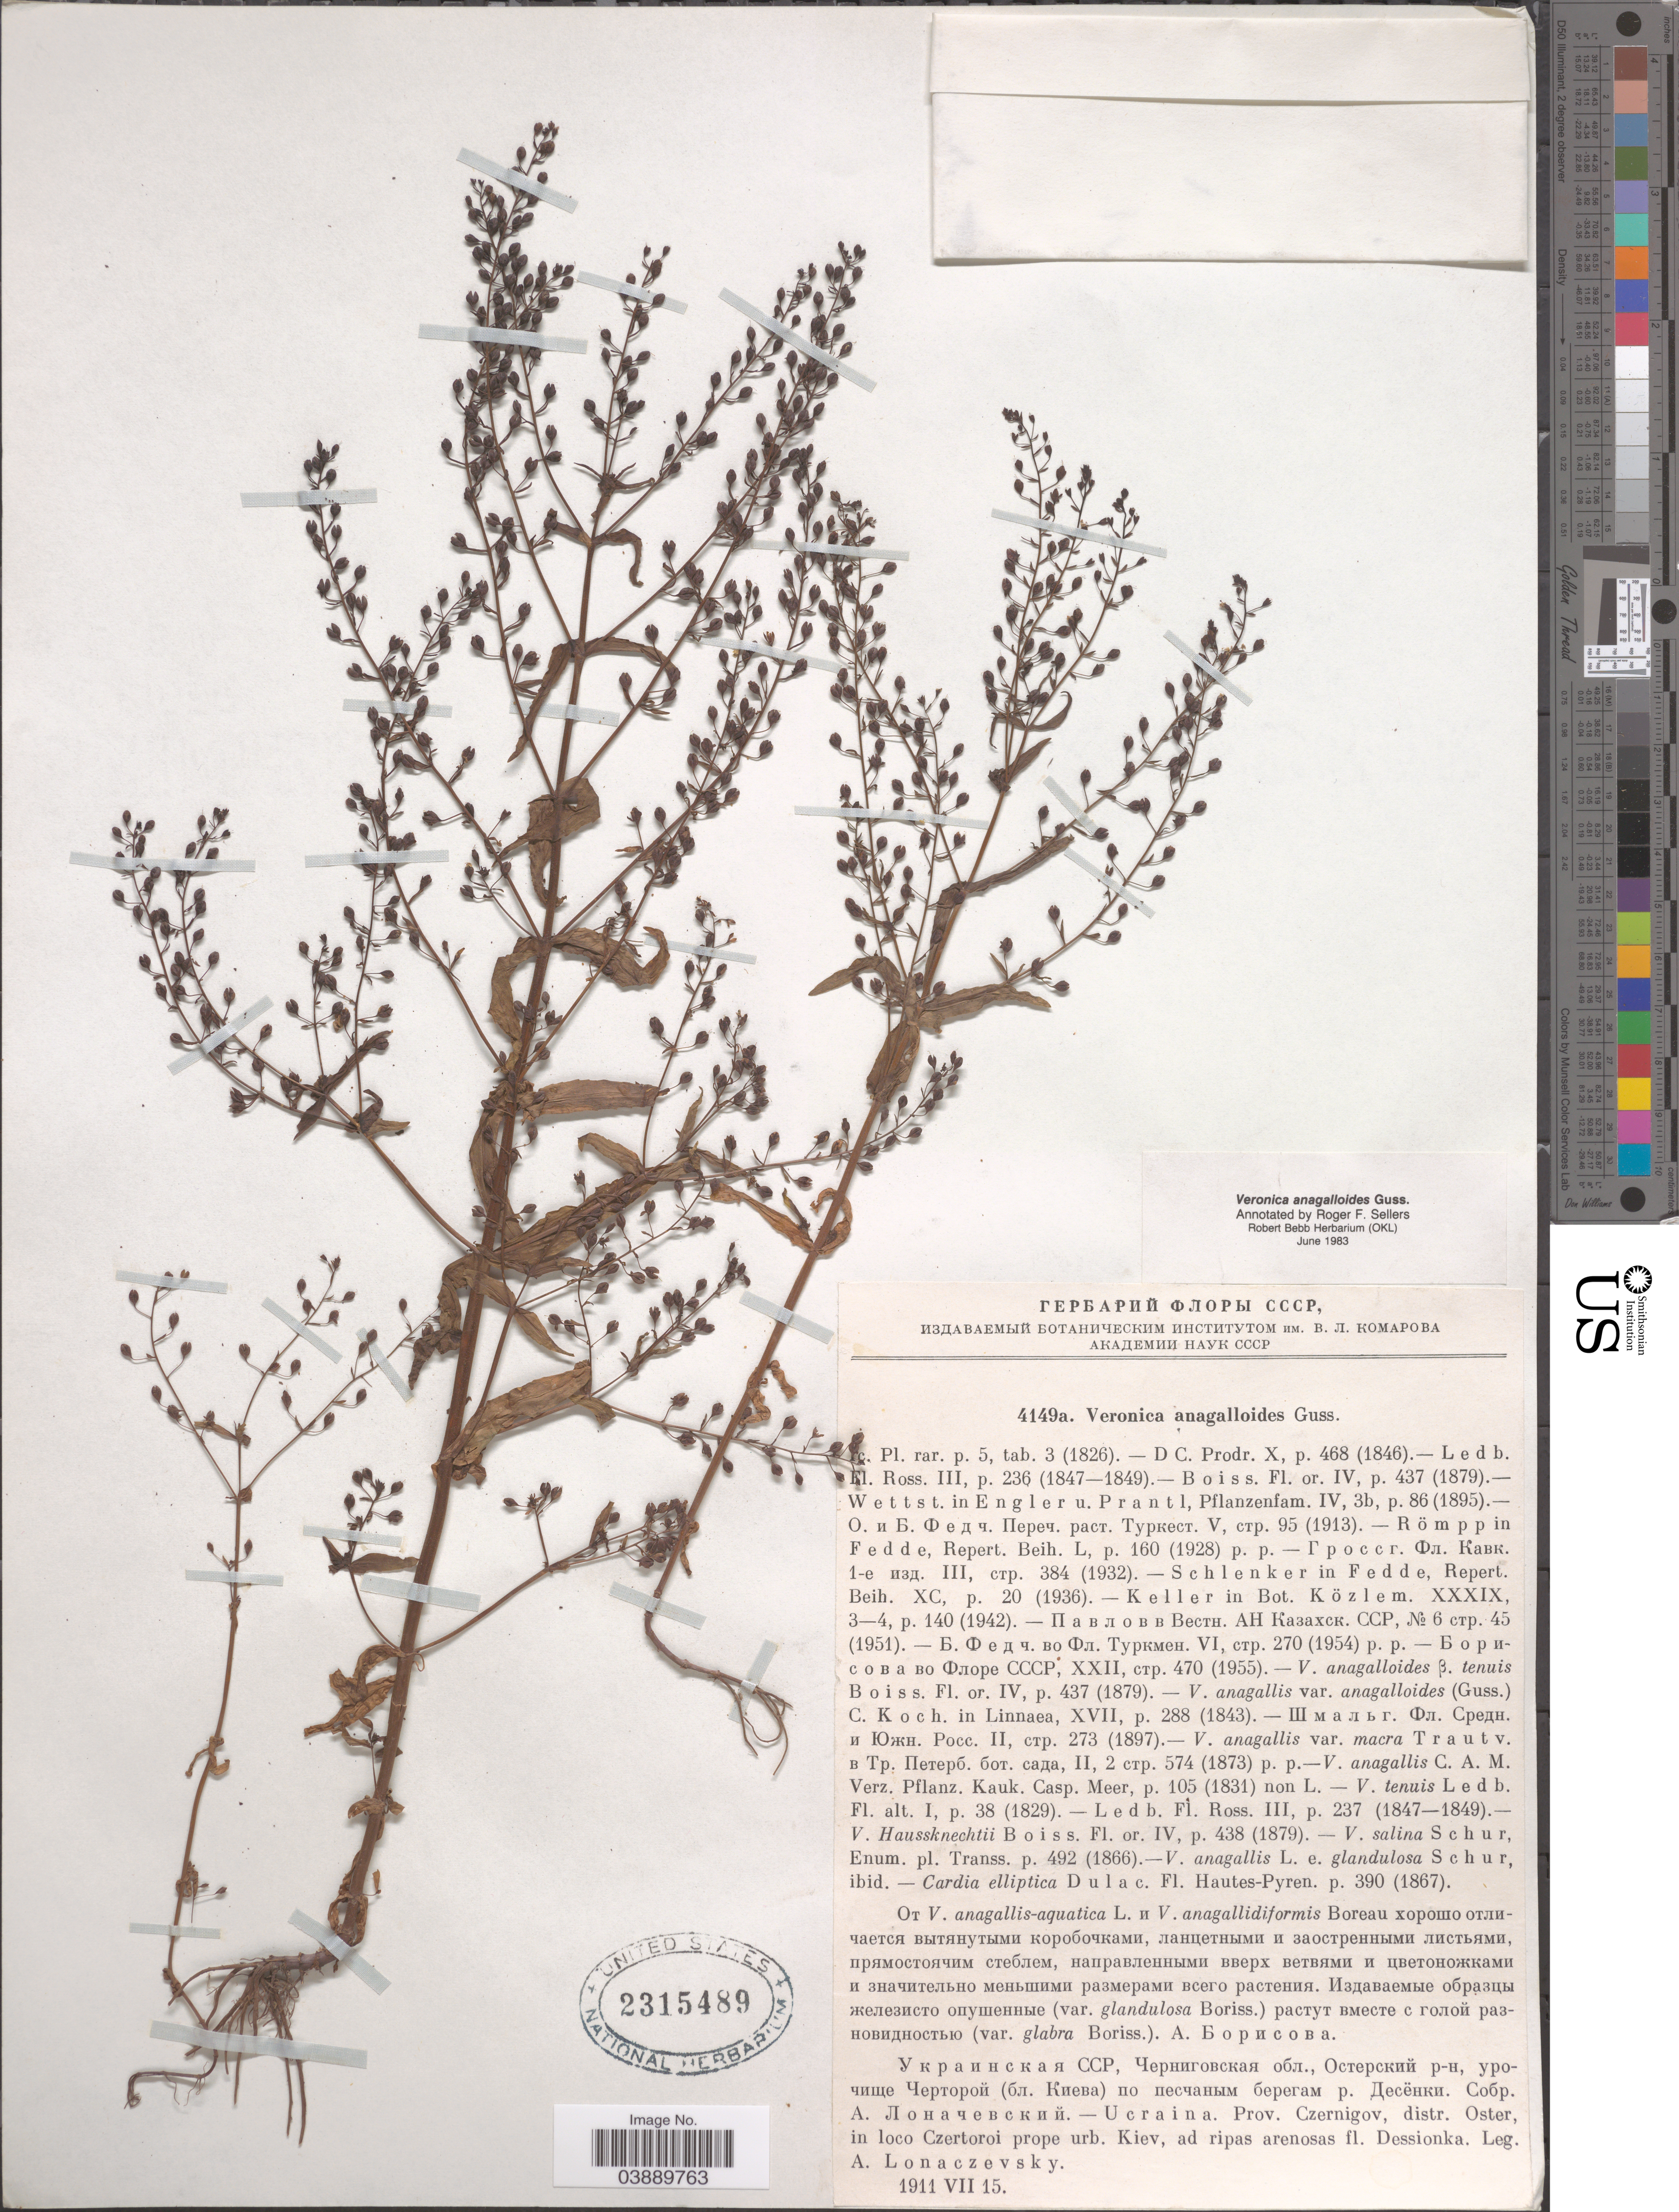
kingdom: Plantae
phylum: Tracheophyta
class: Magnoliopsida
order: Lamiales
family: Plantaginaceae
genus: Veronica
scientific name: Veronica anagalloides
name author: Gussone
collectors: A. Lonaczevsky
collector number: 4149a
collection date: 1911-07-15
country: Ukraine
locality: Prov. Czernigov, distr. Oster, in loco Czertoroi prope urb. Kiev ad ripas arenosas fl. Dessionka.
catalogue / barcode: US 2315489